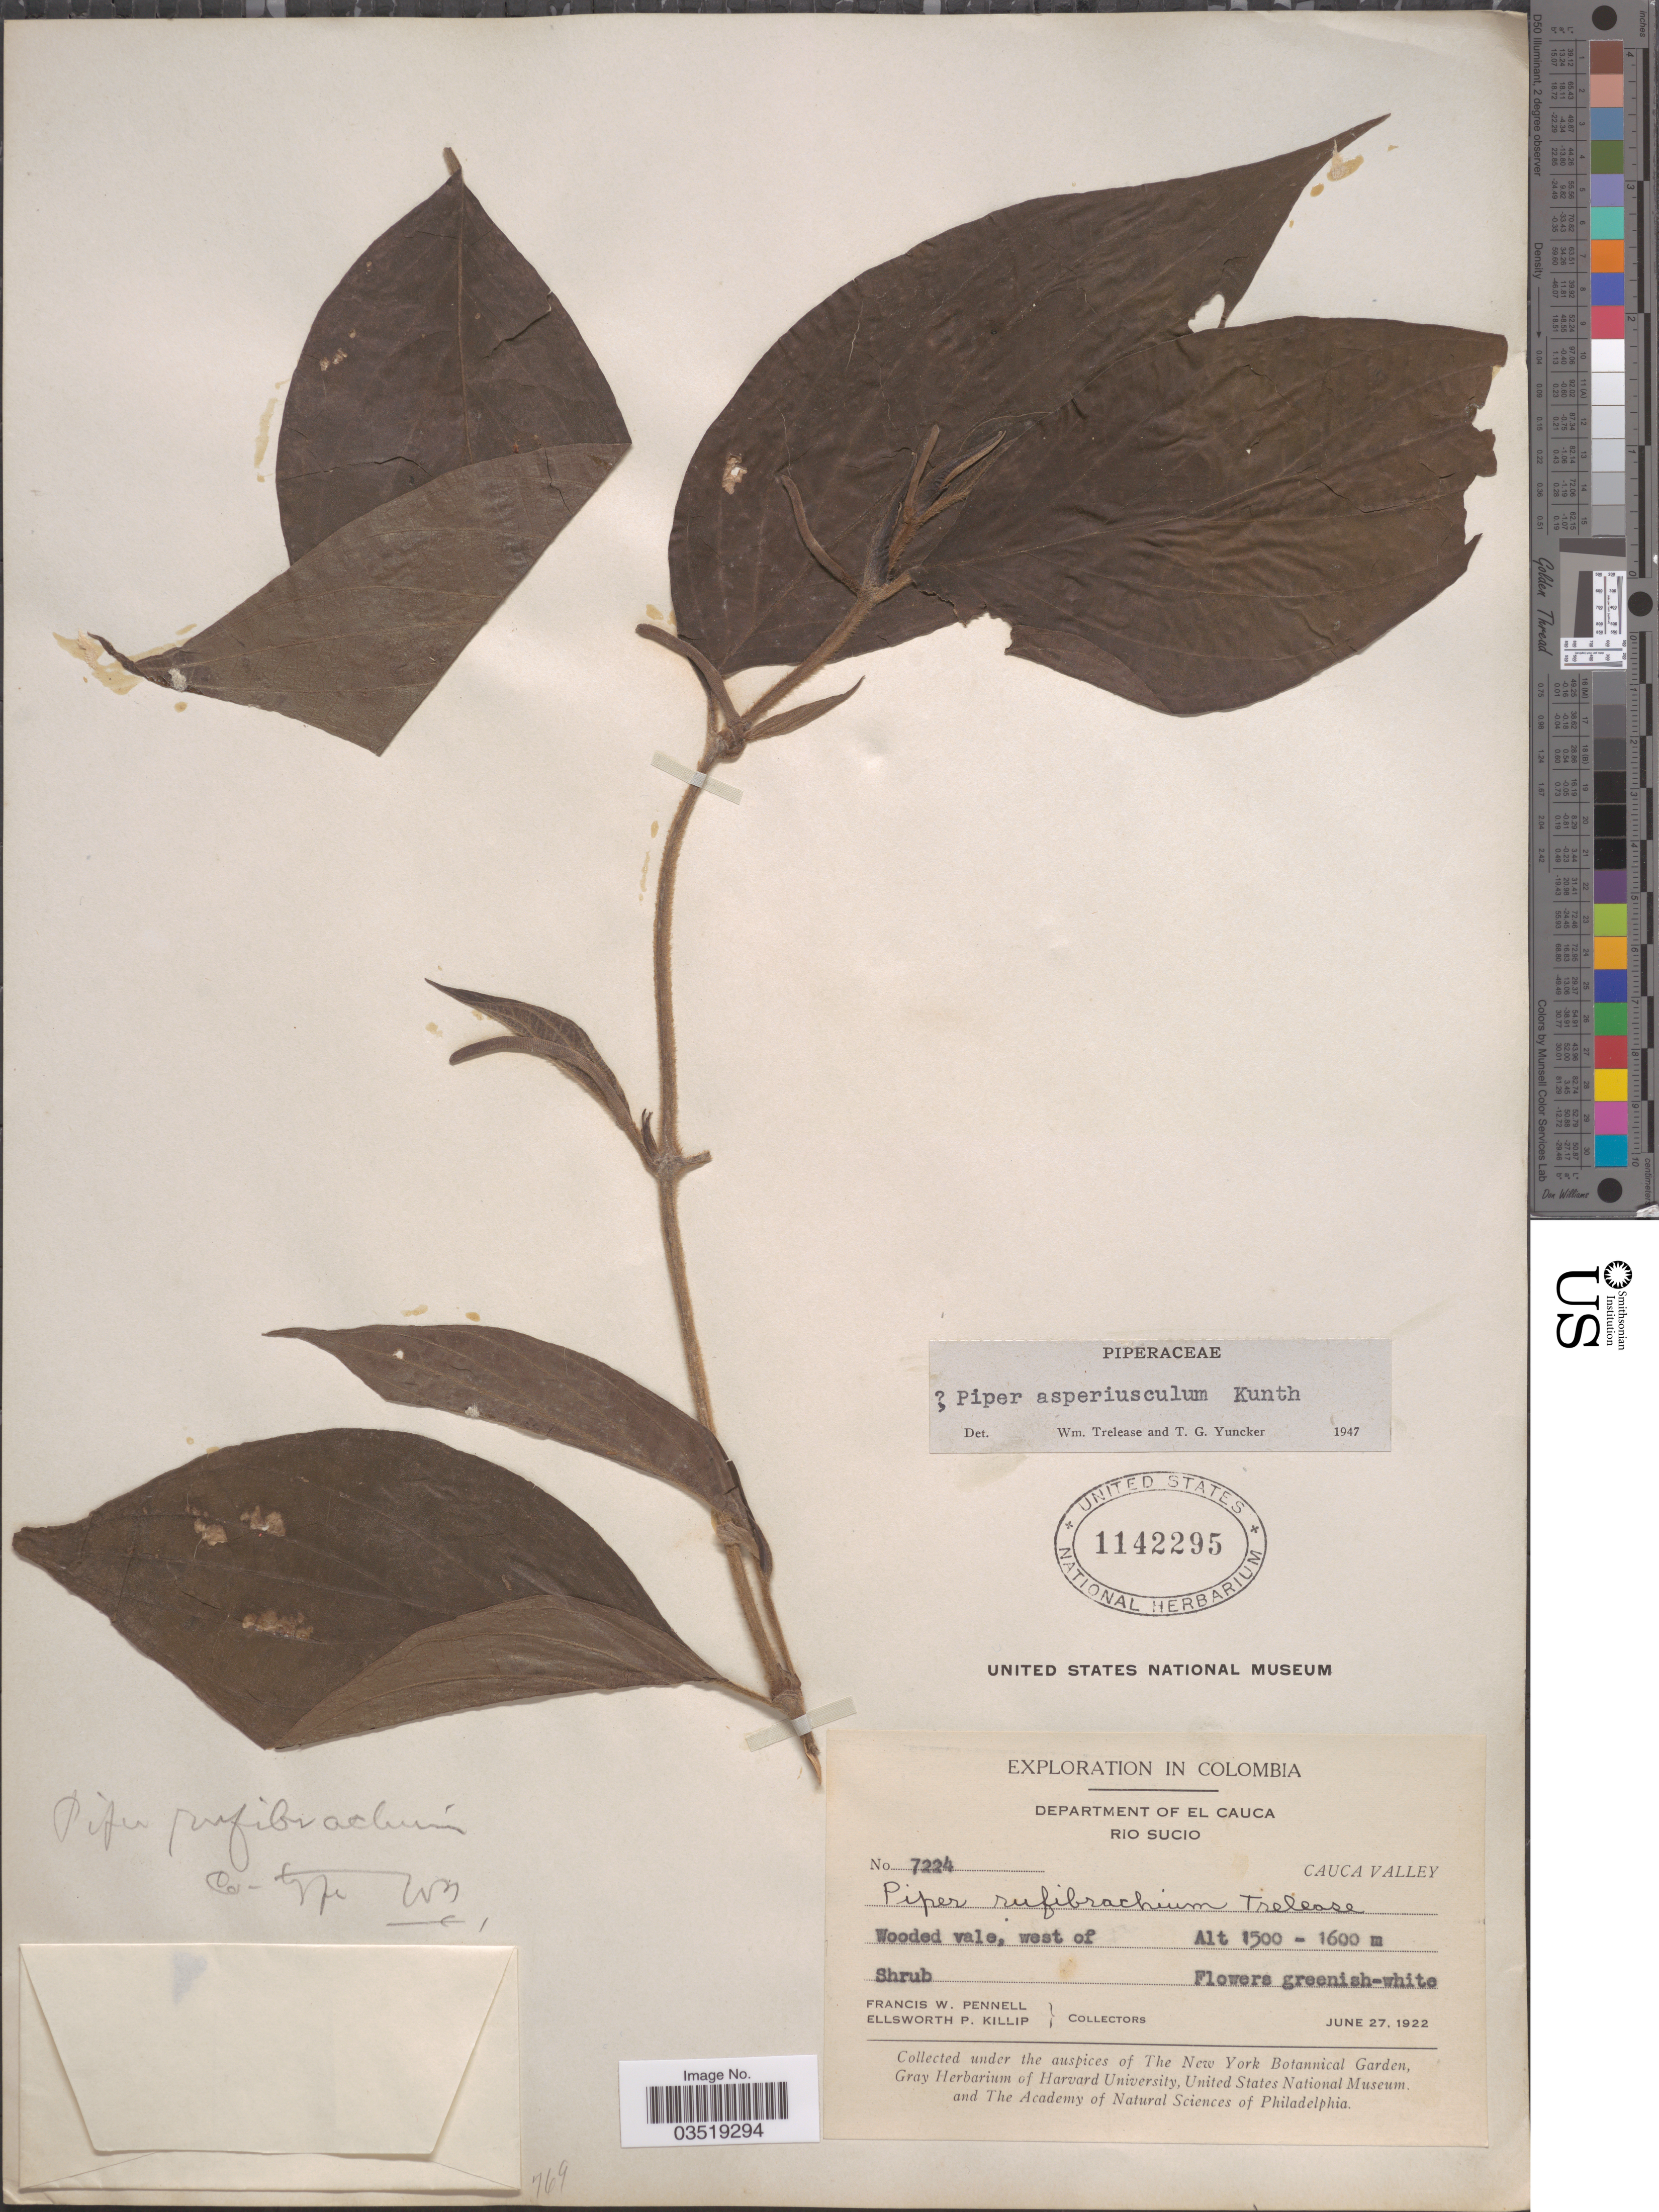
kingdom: Plantae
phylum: Tracheophyta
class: Magnoliopsida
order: Piperales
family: Piperaceae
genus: Piper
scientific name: Piper asperiusculum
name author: Kunth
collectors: F. W. Pennell & E. P. Killip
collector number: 7224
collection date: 1922-06-27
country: Colombia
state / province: Cauca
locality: Department of El Cauca. Rio Sucio. Cauca Valley.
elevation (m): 1500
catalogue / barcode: US 1142295